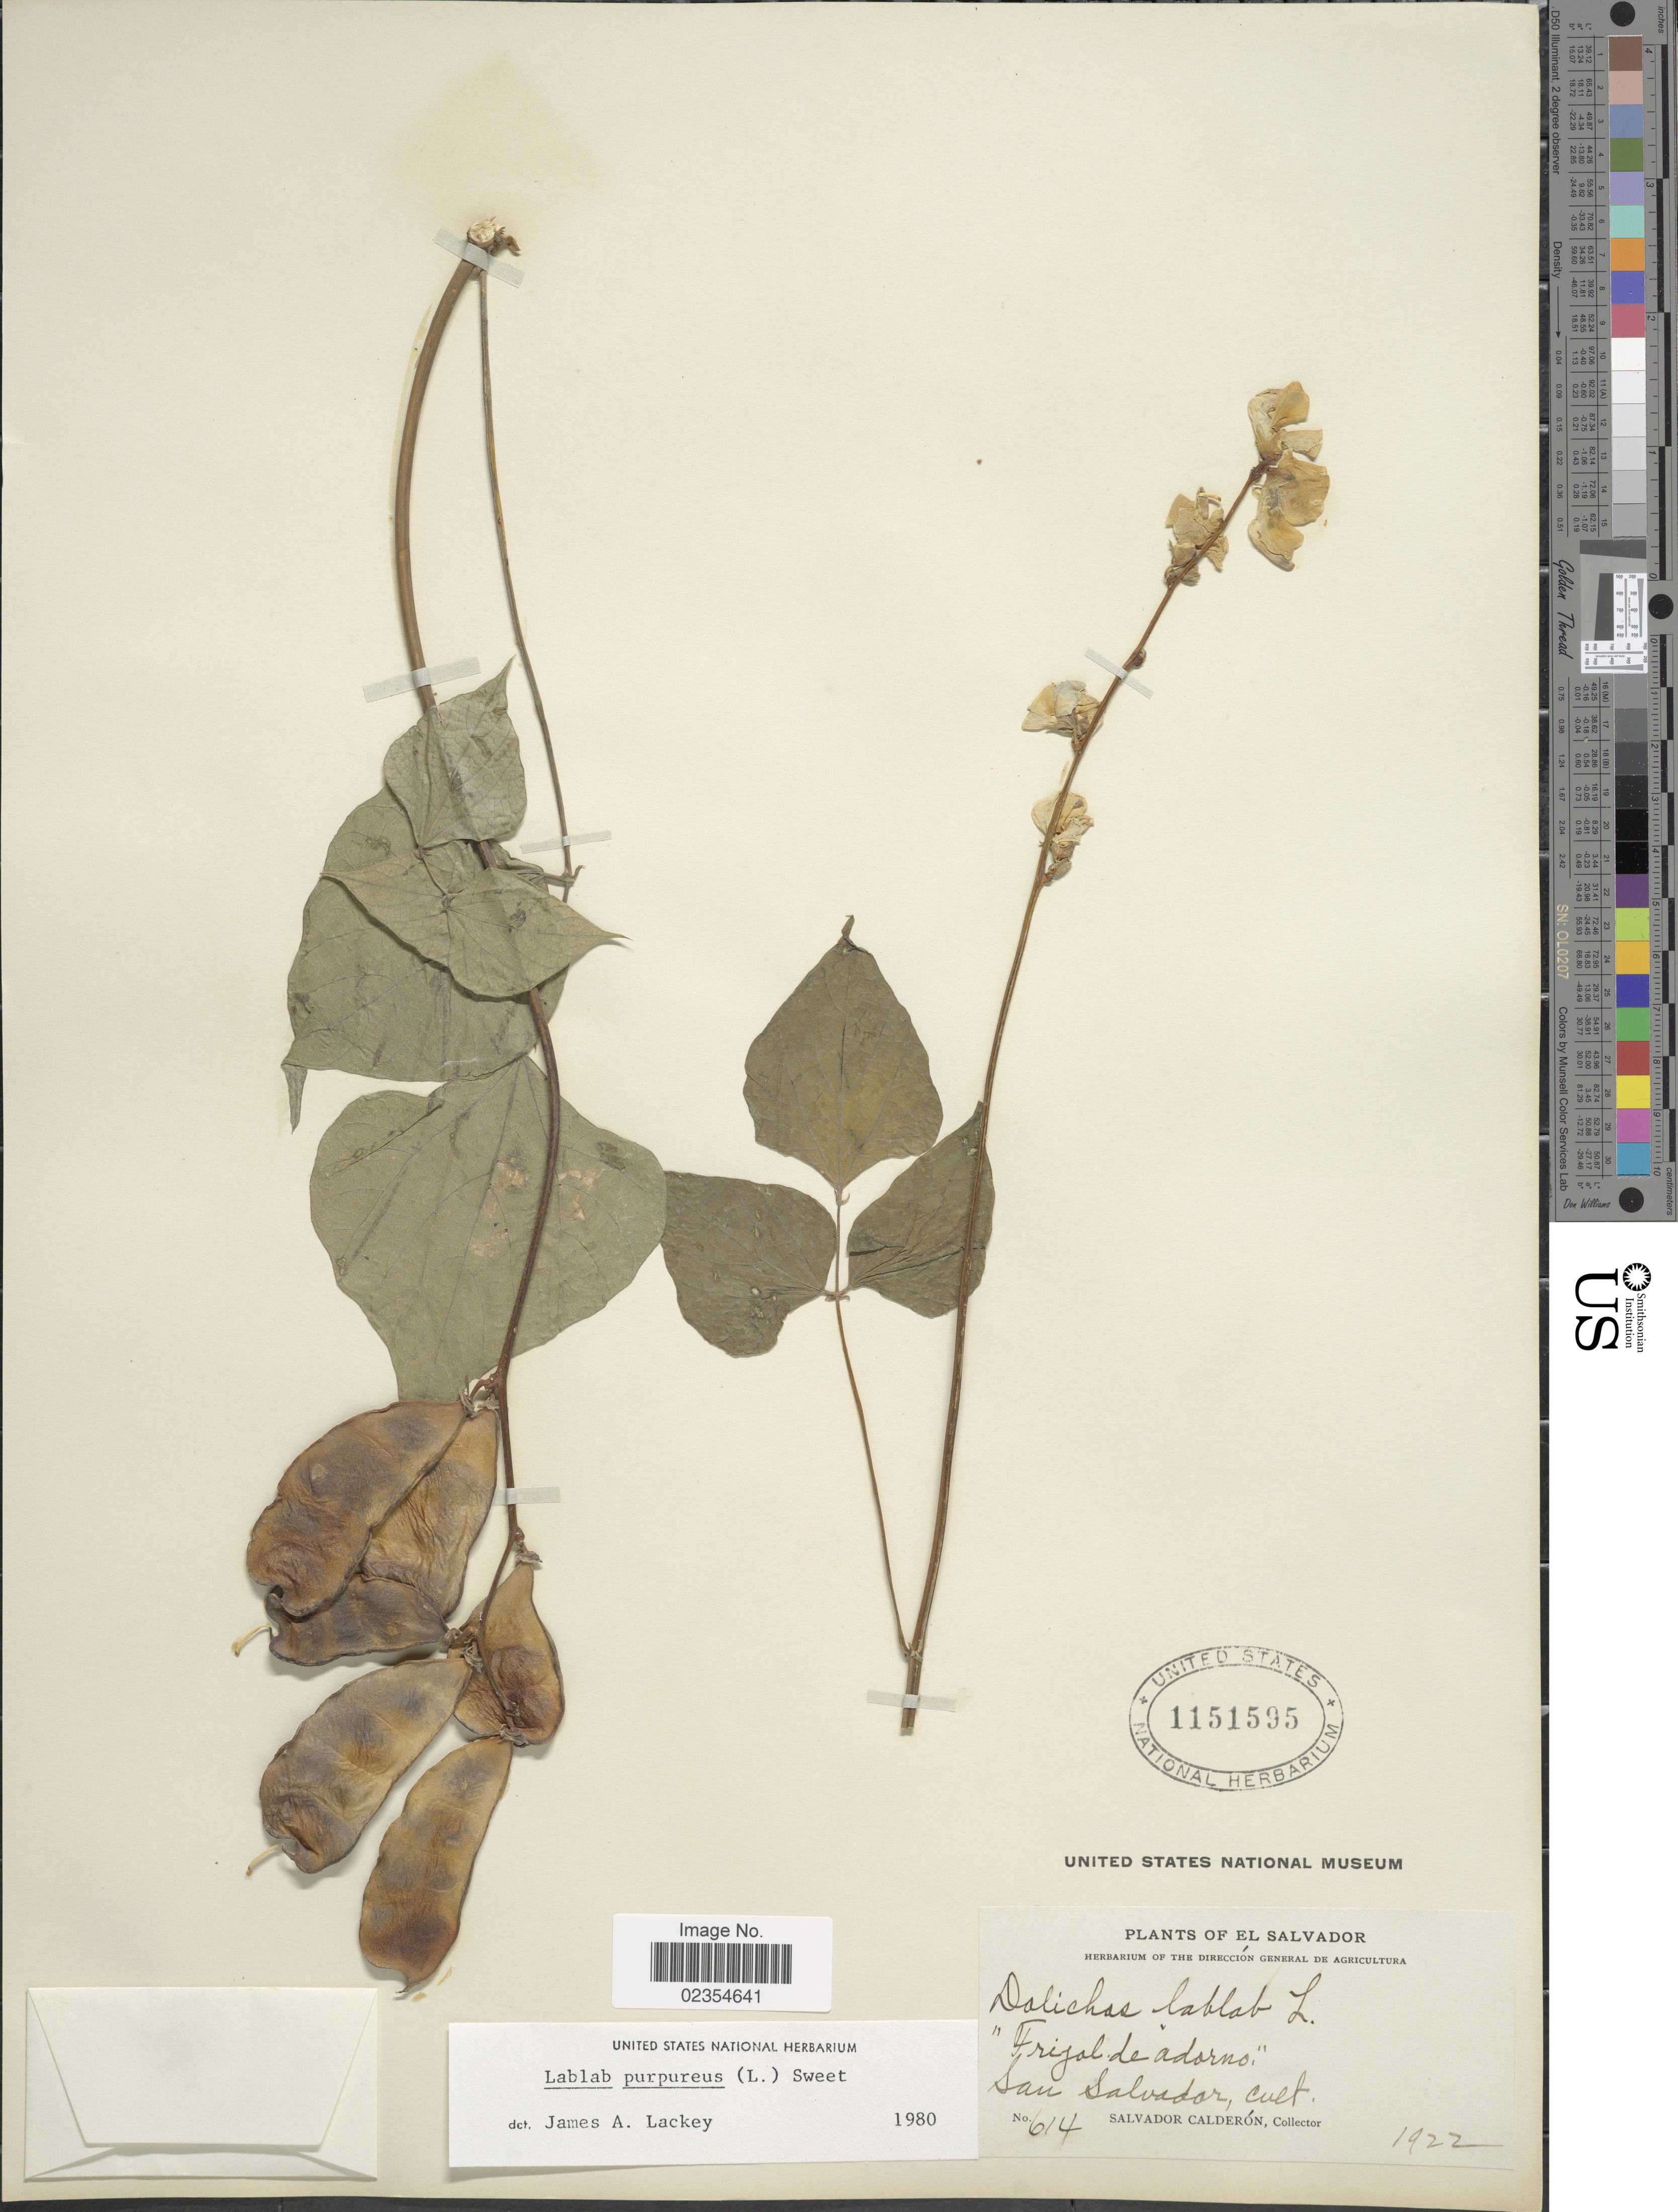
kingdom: Plantae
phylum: Tracheophyta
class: Magnoliopsida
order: Fabales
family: Fabaceae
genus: Lablab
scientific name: Lablab purpureus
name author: (L.) Sweet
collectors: S. Calderón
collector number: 614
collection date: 1922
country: El Salvador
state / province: San Salvador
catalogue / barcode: US 1151595